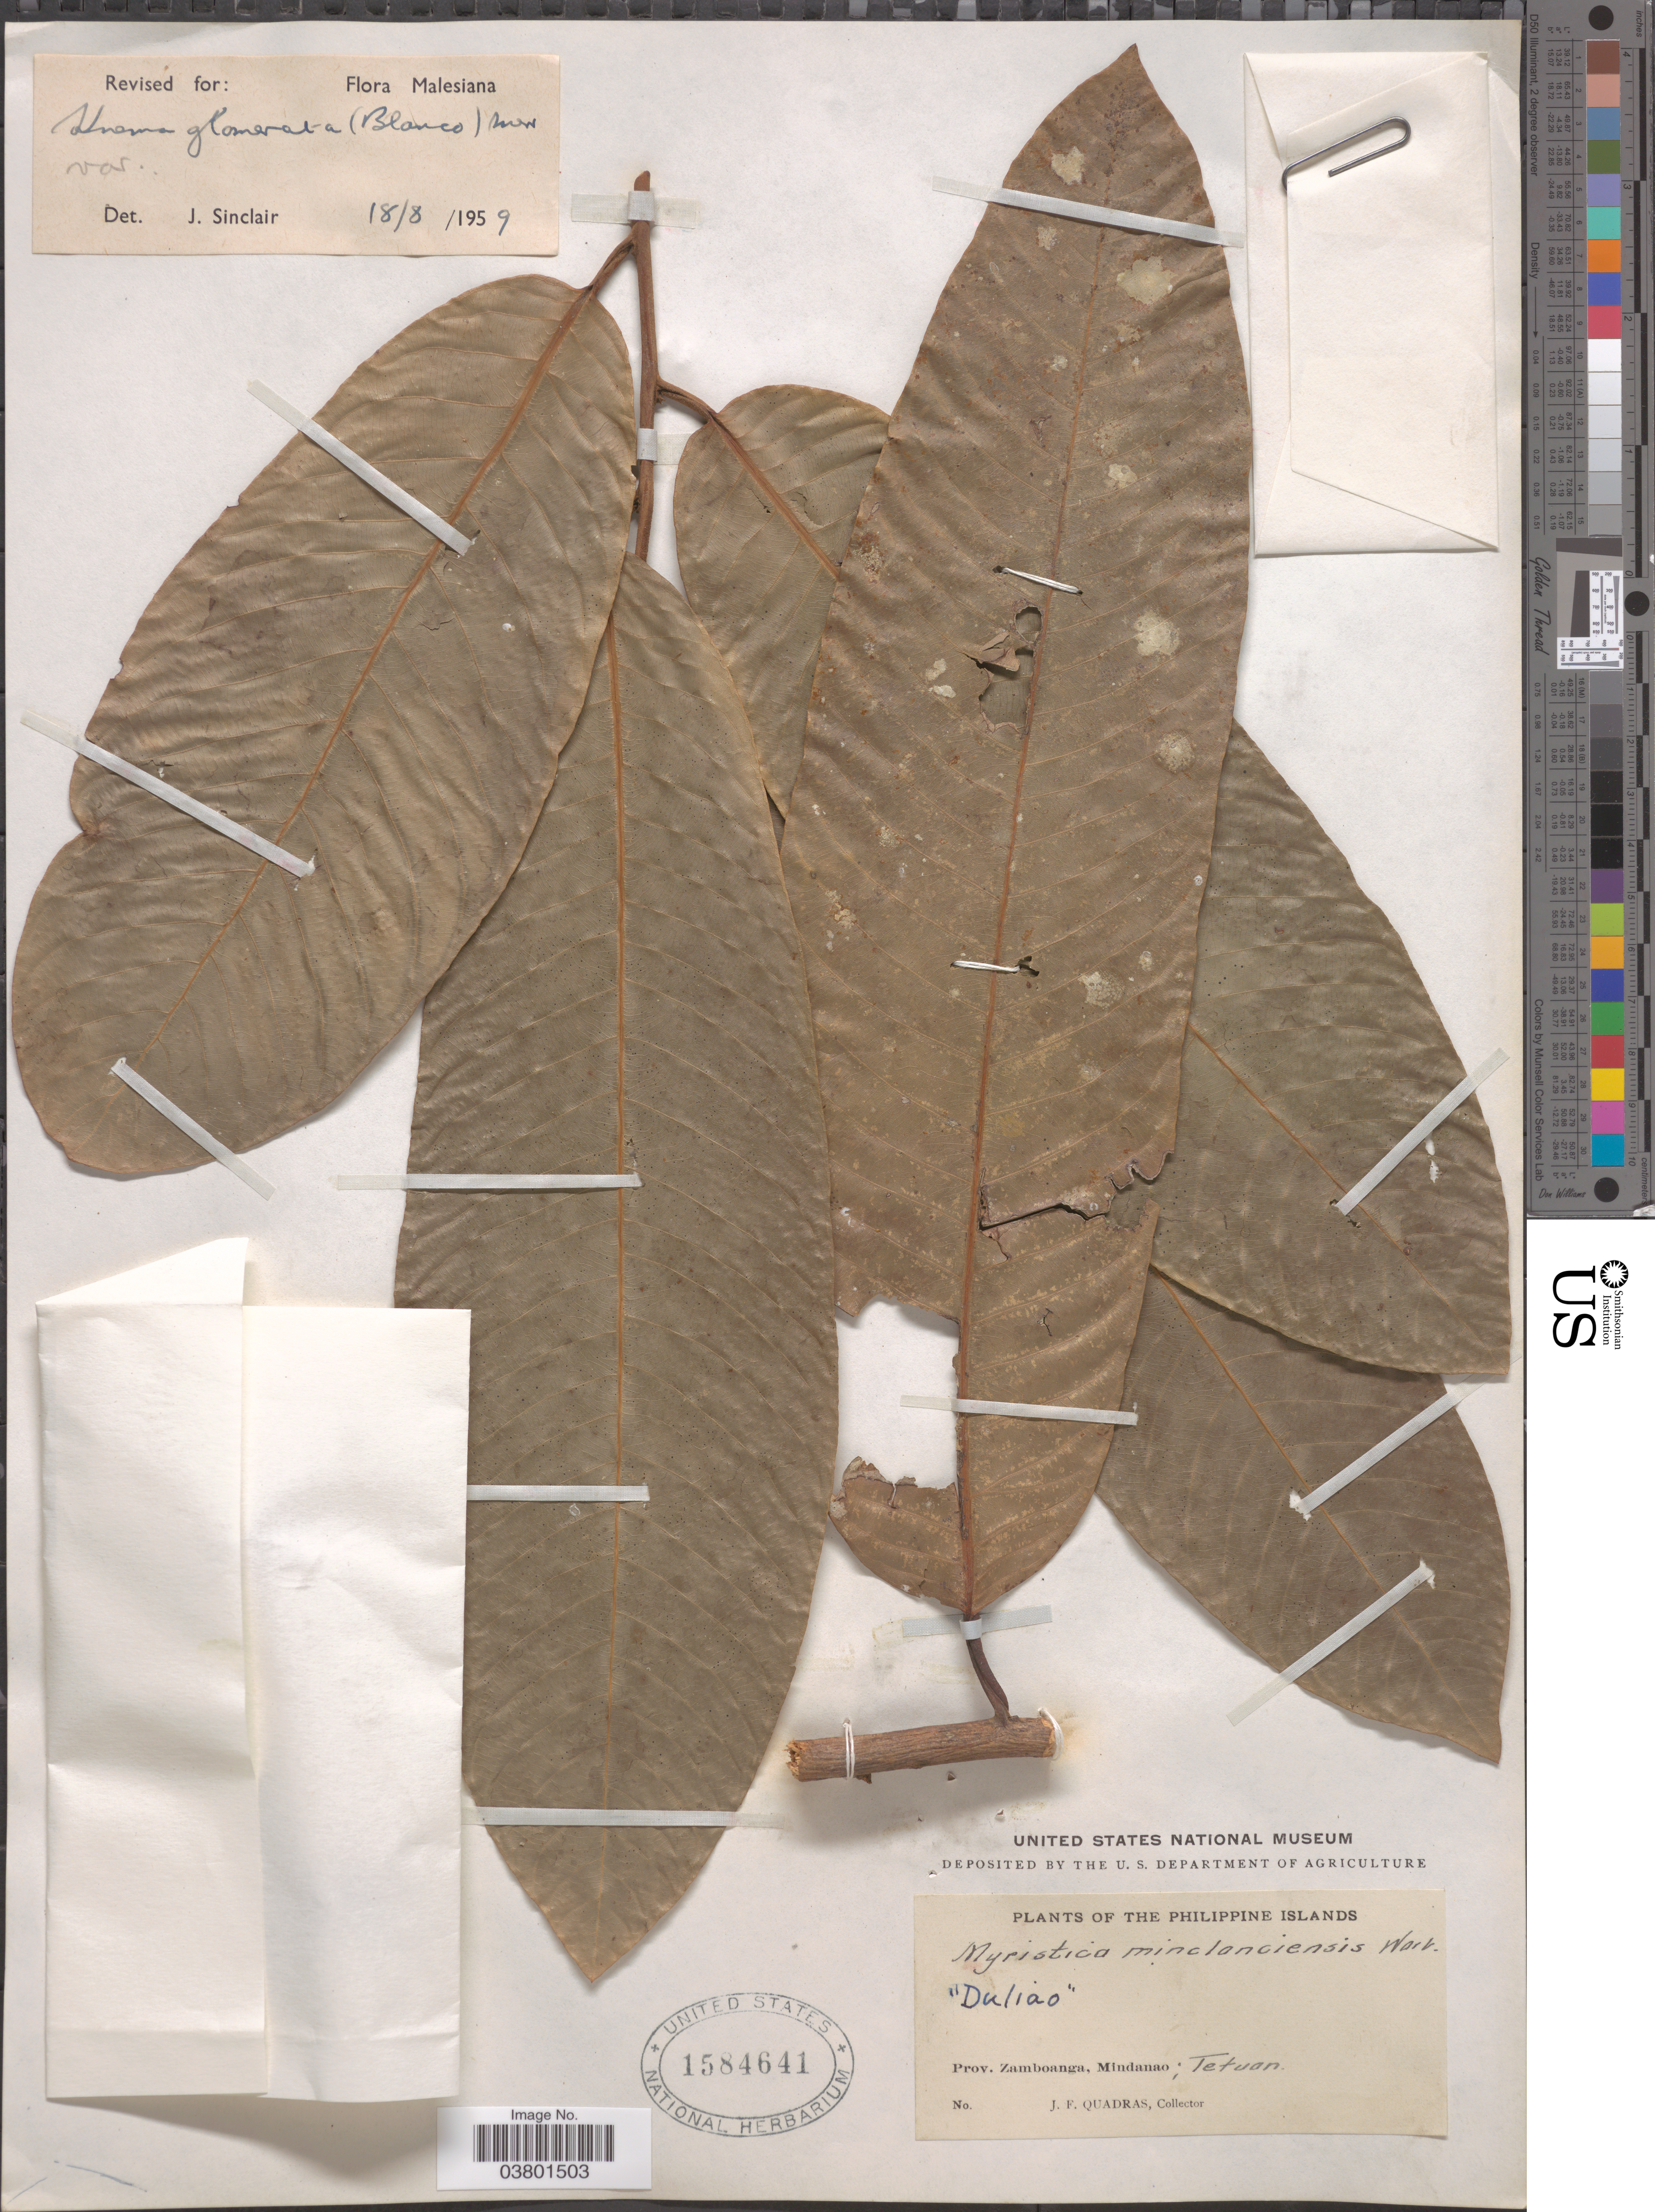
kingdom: Plantae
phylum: Tracheophyta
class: Magnoliopsida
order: Magnoliales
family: Myristicaceae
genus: Knema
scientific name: Knema glomerata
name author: (Blanco) Merr.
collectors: J. Quadras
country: Philippines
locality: Philippine Islands. Prov. Zamboanga, Mindanao; Tetuan.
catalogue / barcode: US 1584641